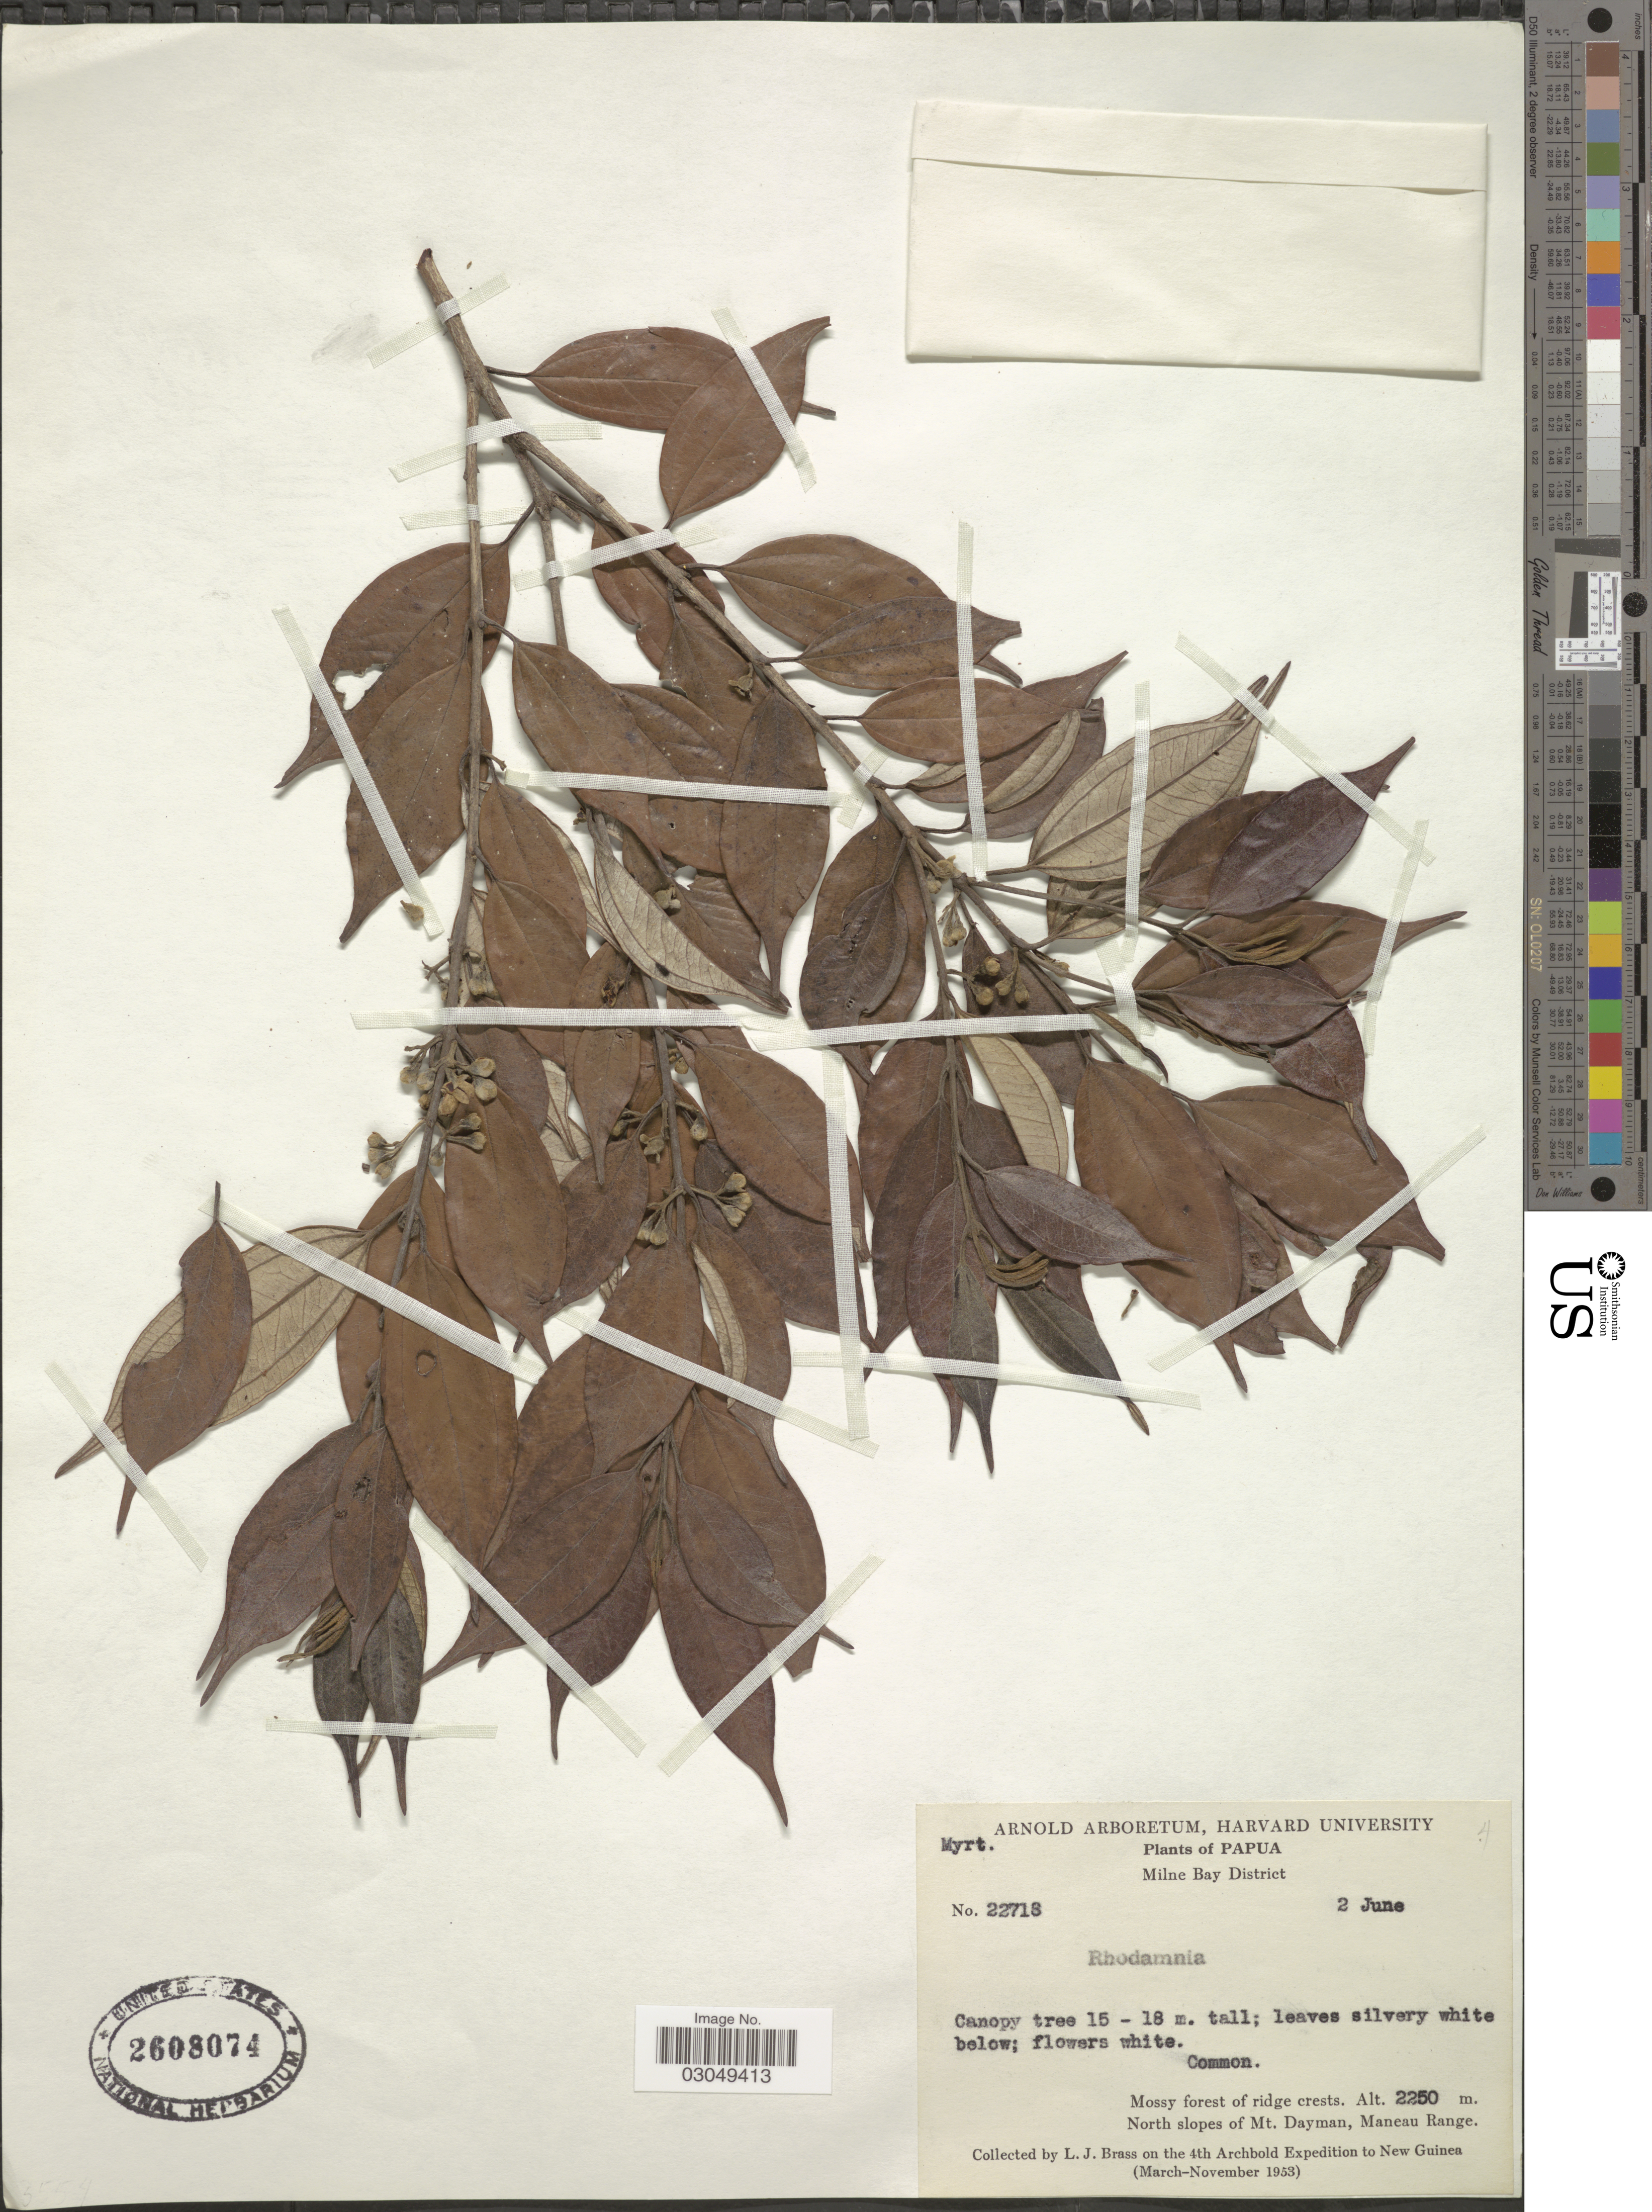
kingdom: Plantae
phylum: Tracheophyta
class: Magnoliopsida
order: Myrtales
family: Myrtaceae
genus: Rhodamnia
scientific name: Rhodamnia sp.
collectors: L. J. Brass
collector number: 22718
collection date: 1953-06-02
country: Papua New Guinea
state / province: Milne Bay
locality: Milne Bay District. North slopes of Mt. Dayman, Maneau Range.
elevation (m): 2250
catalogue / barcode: US 2608074